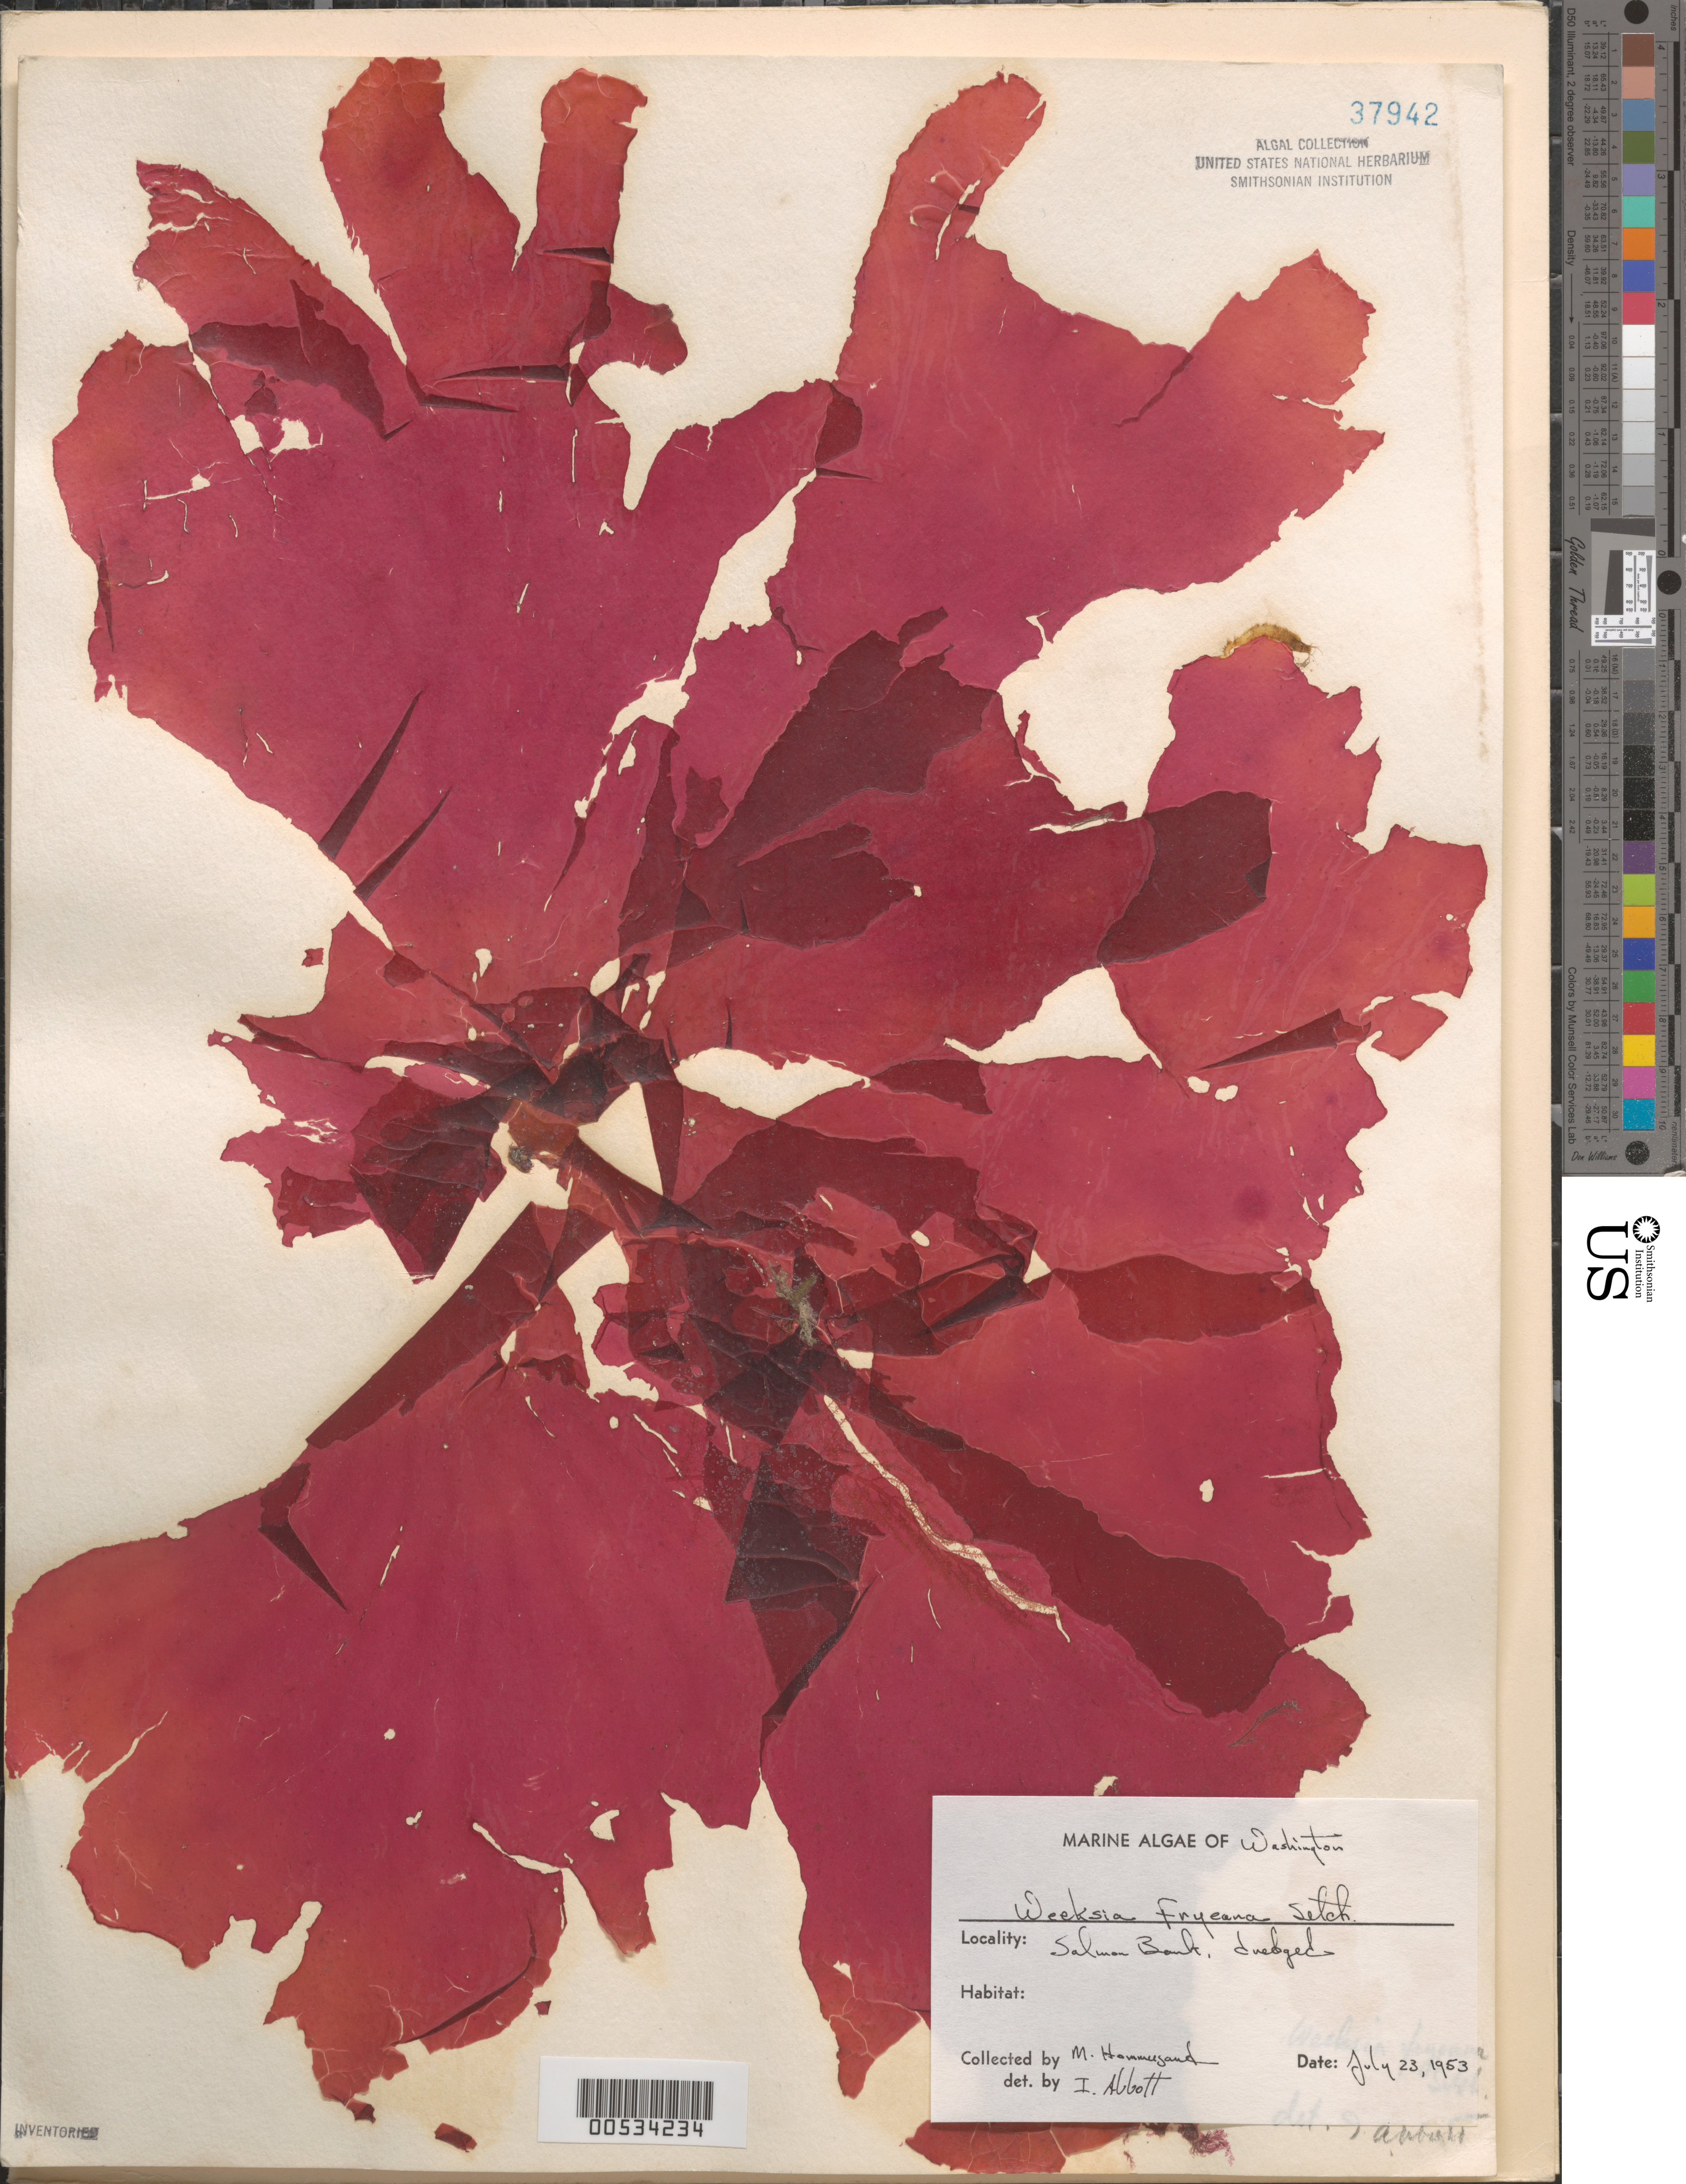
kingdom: Plantae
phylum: Rhodophyta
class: Florideophyceae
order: Gigartinales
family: Dumontiaceae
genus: Weeksia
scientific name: Weeksia coccinea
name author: (Harv.) S.C. Lindstrom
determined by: Algae name updating Project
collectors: M. H. Hommersand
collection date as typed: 23 Jul 1953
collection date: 1953-07-23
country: United States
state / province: Washington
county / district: San Juan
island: San Juan Island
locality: Salmon Bank, off San Juan Island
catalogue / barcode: US 37942